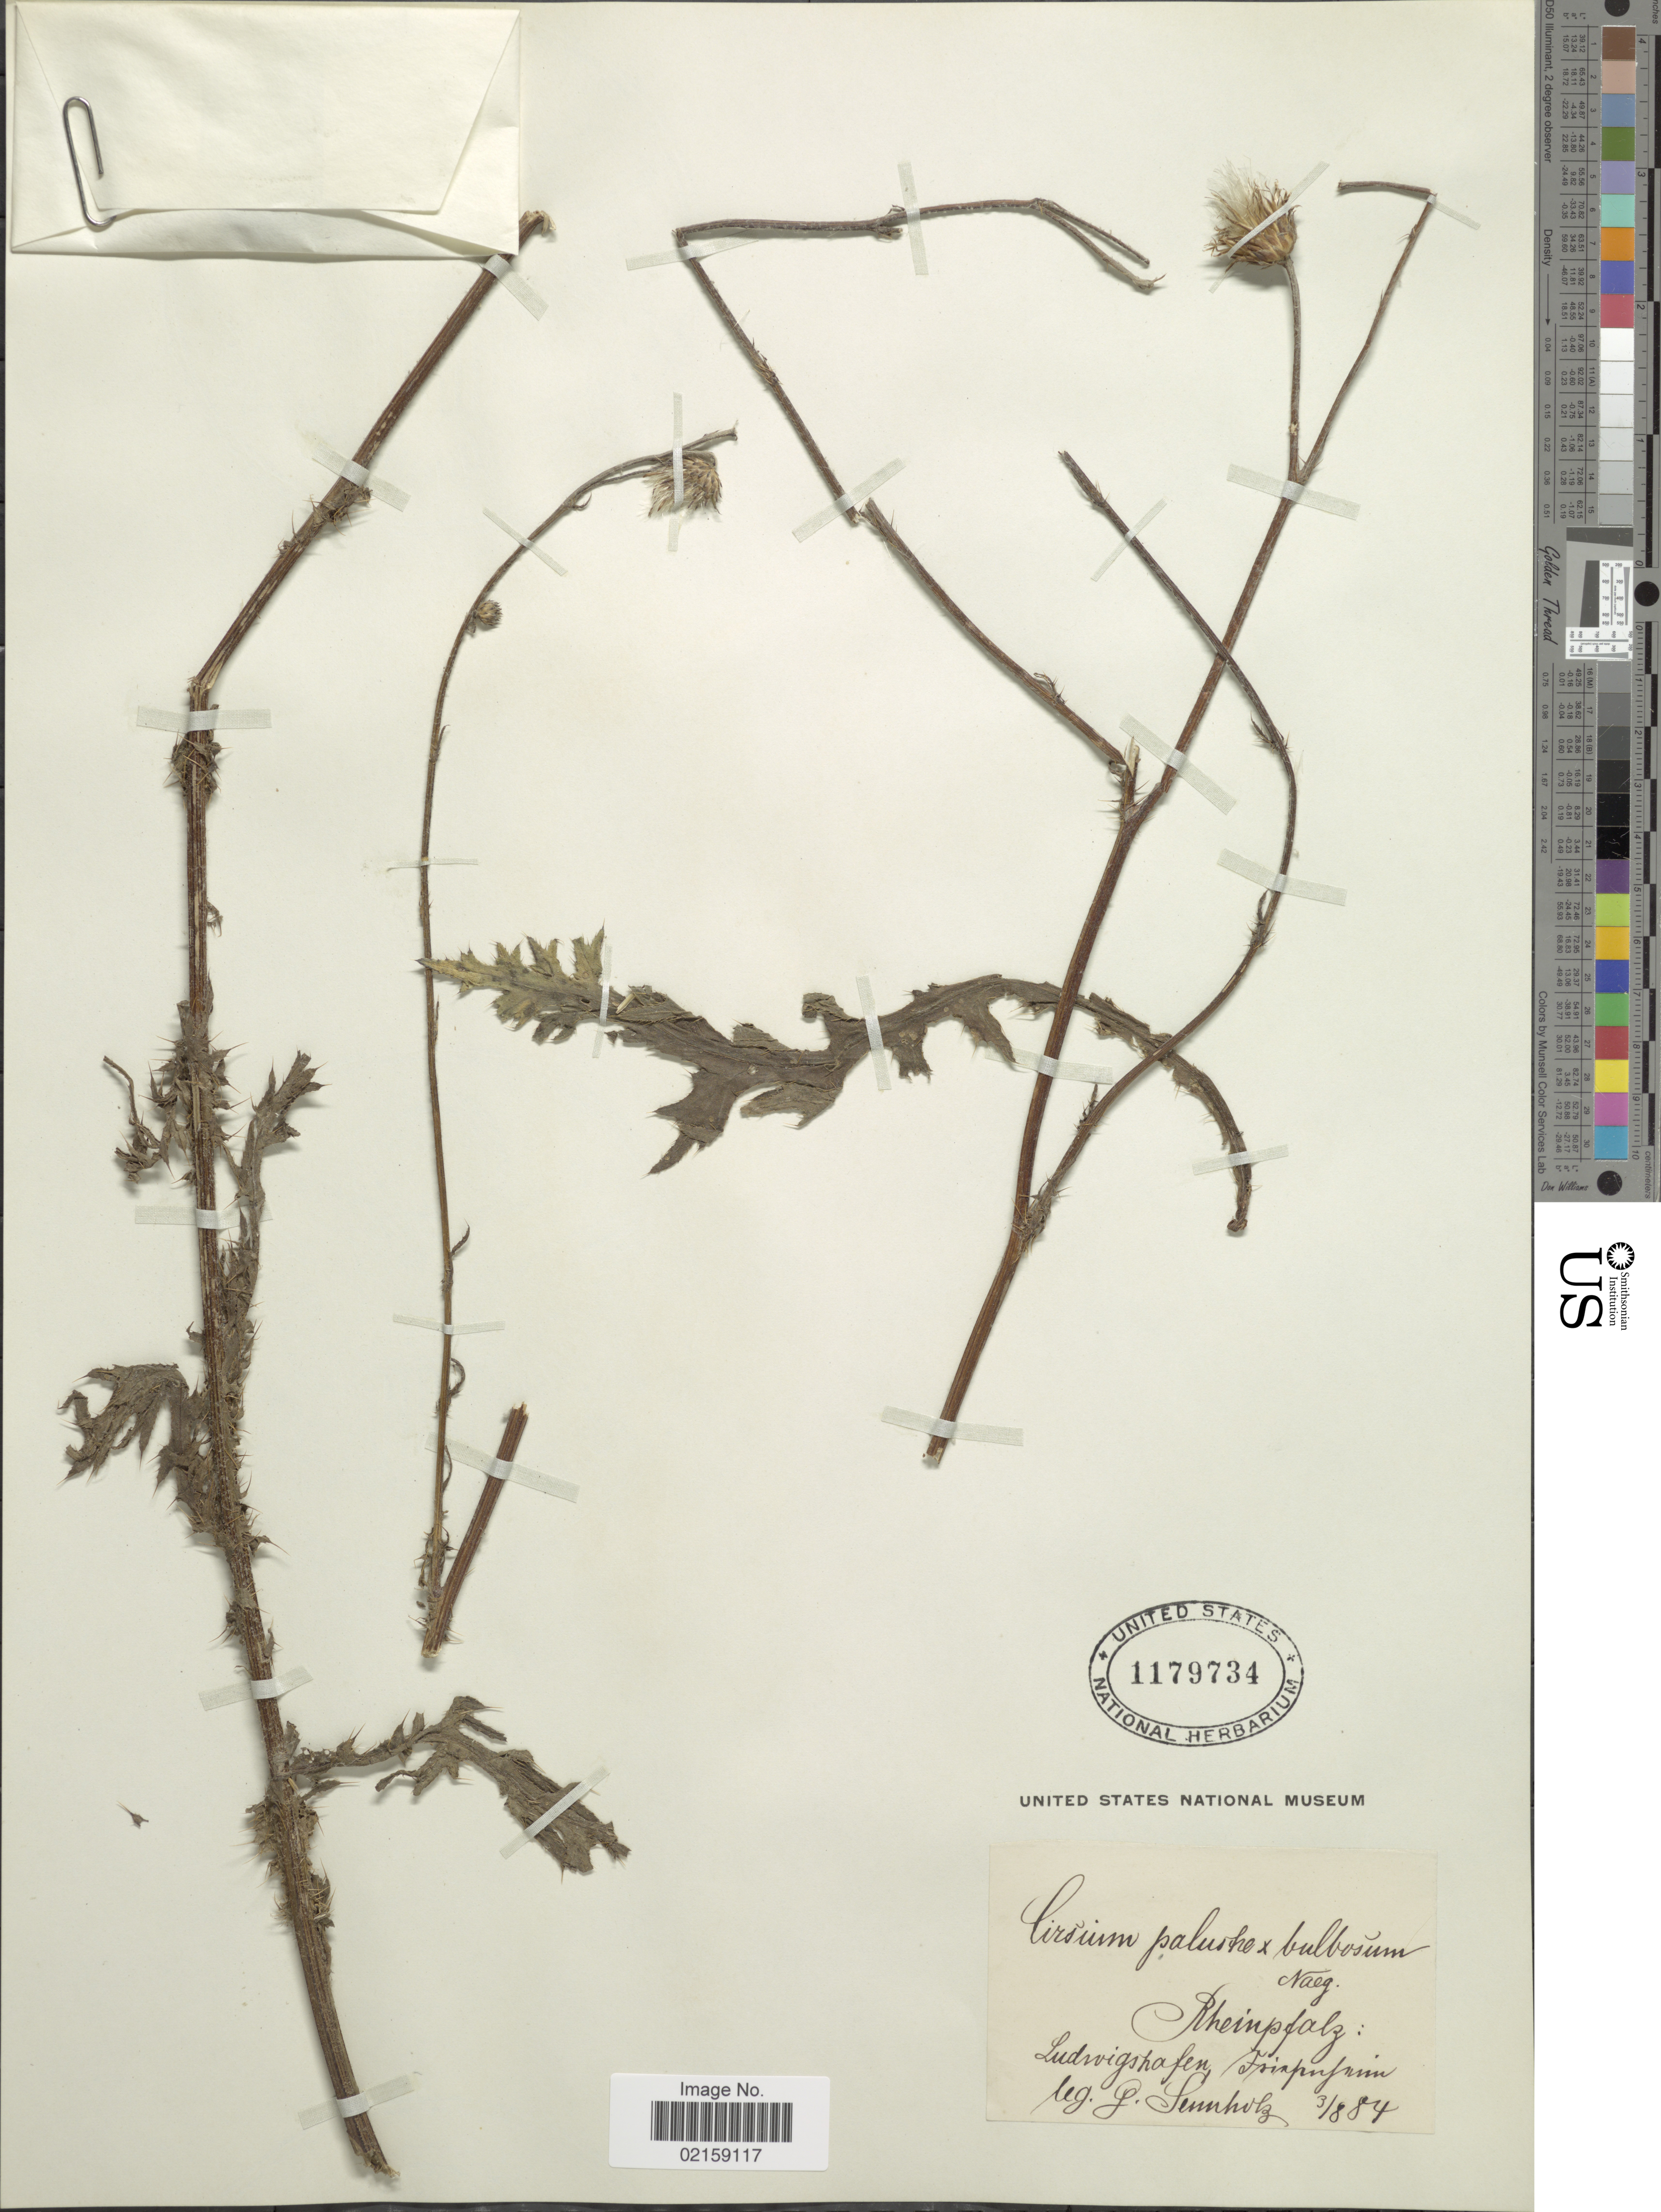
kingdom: Plantae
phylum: Tracheophyta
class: Magnoliopsida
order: Asterales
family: Asteraceae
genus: Cirsium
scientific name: Cirsium palustre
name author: (L.) Coss. ex Scop.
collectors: G. Sennholz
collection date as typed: Transcribed d/m/y: 3/8/84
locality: Rheinpfalz: Ludwighafen, Fsiapufrium. [interpreted]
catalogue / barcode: US 1179734